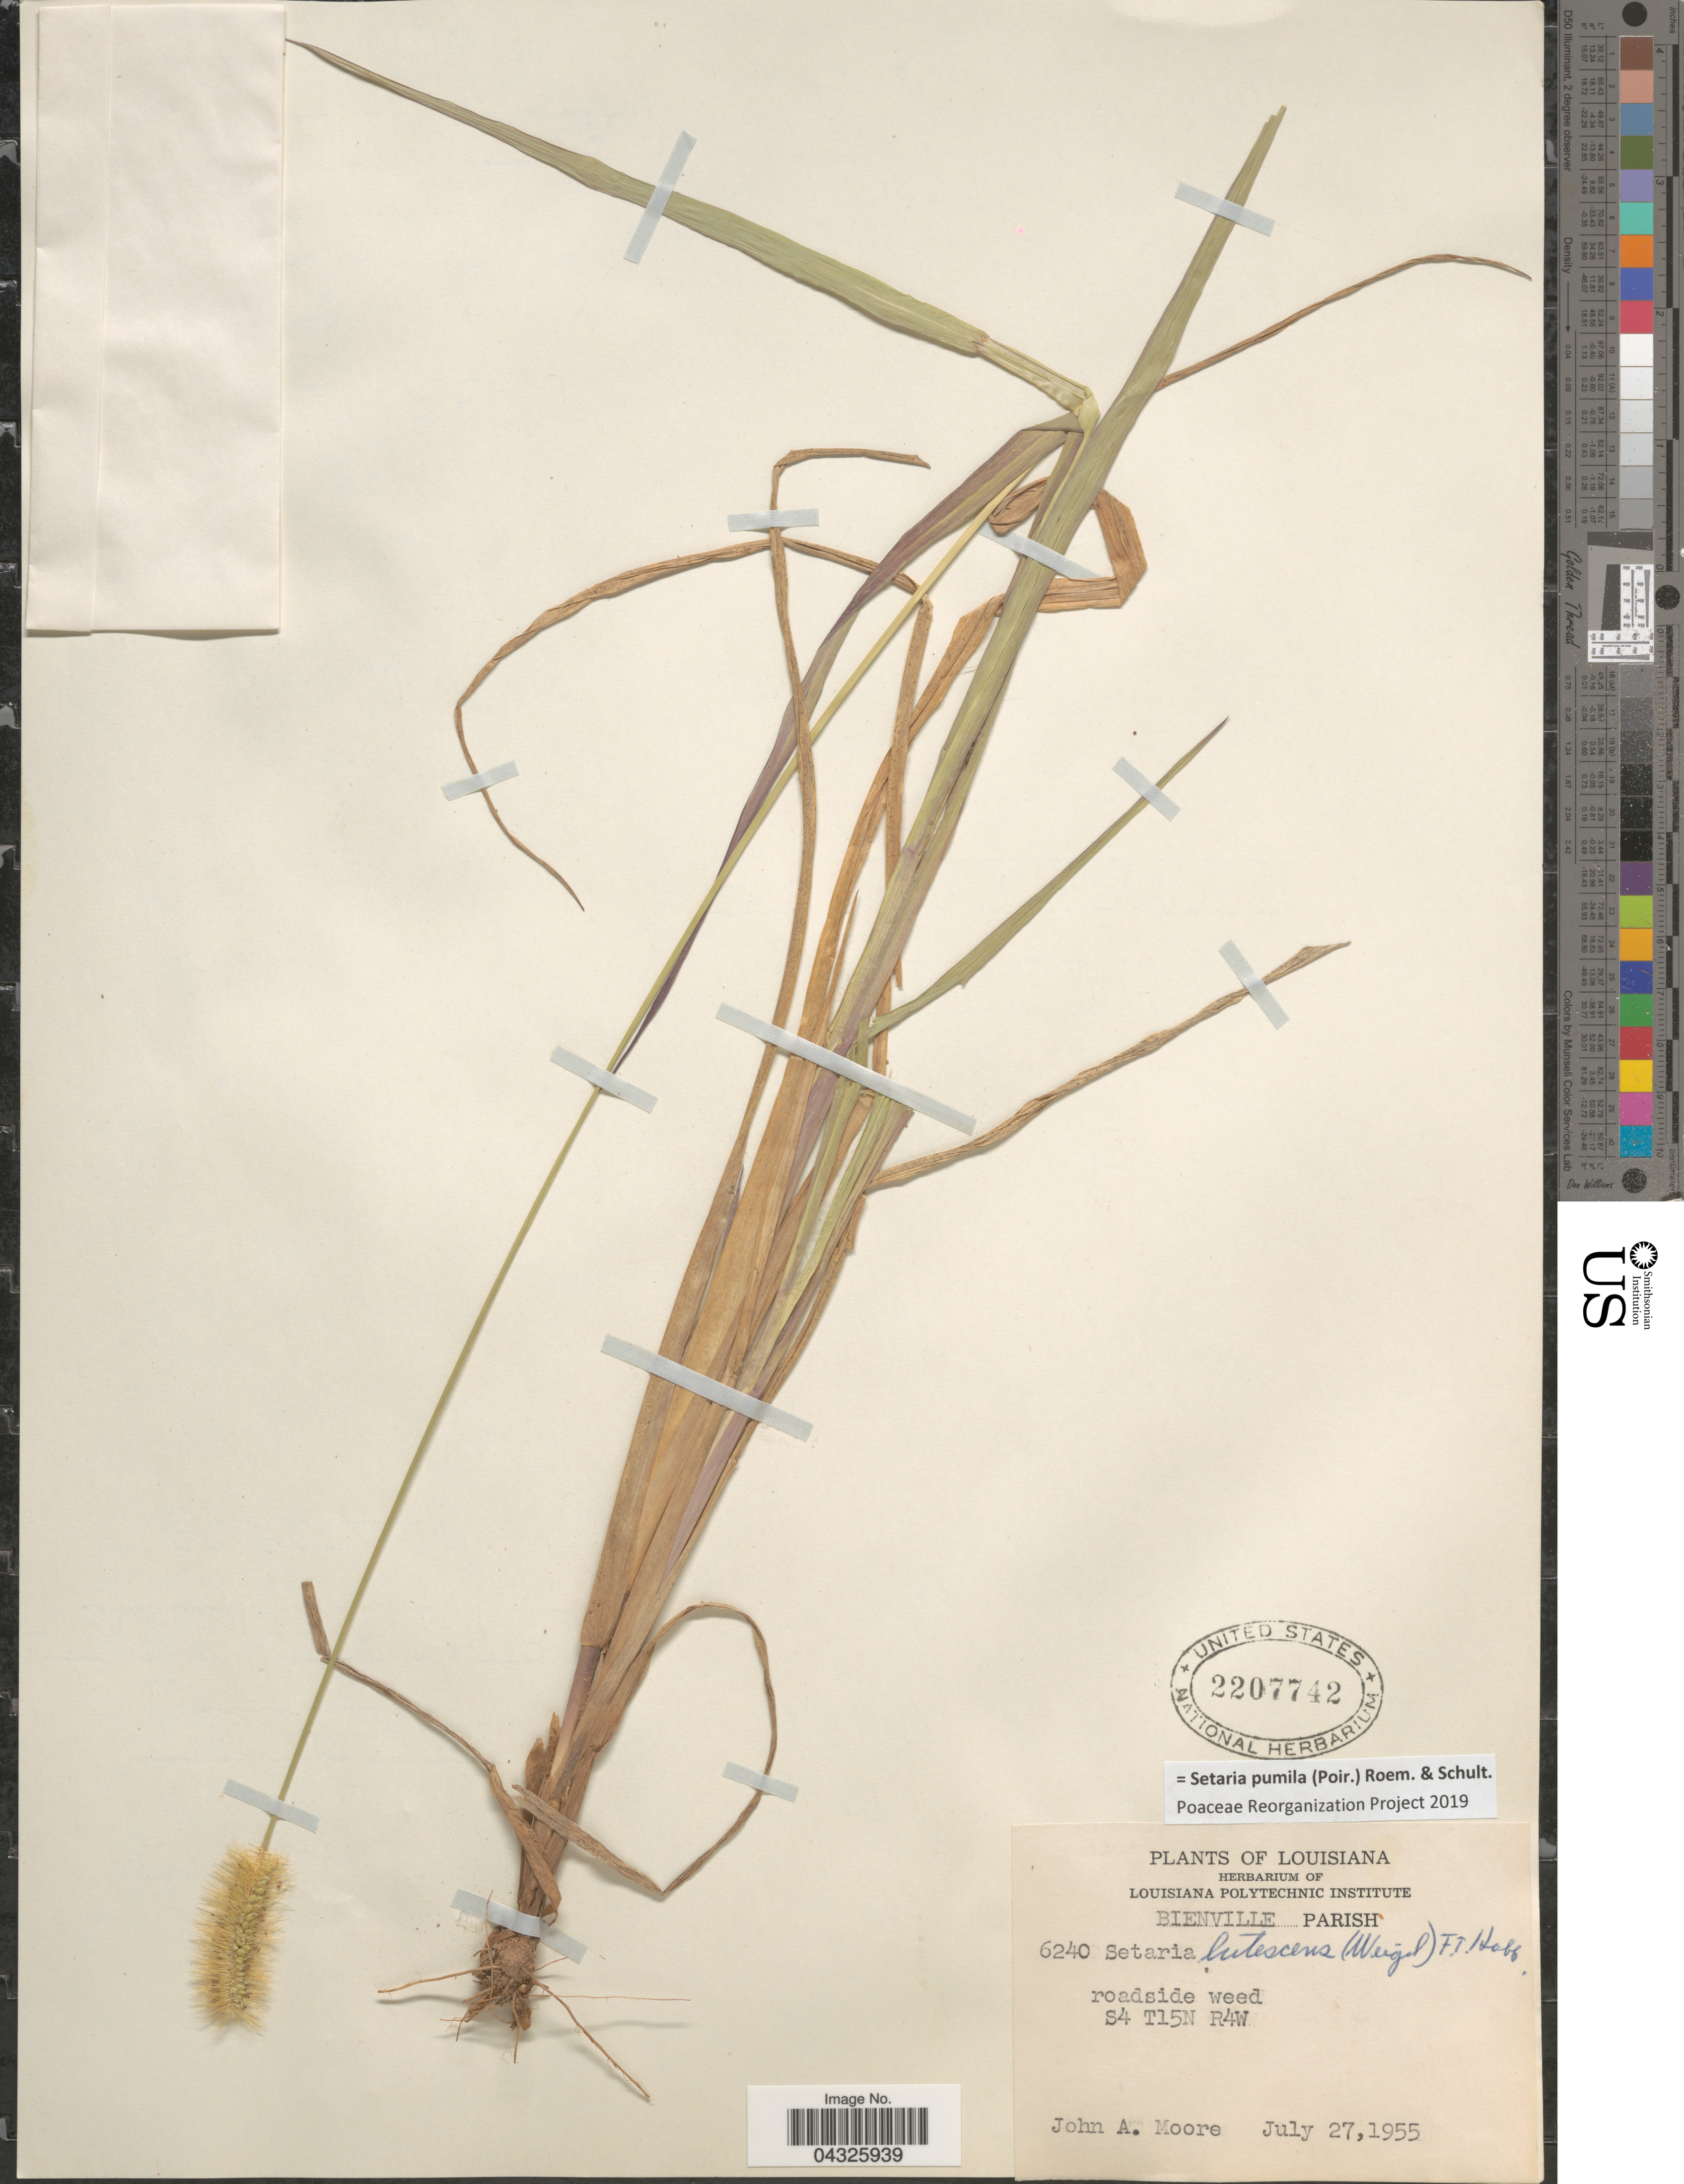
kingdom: Plantae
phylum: Tracheophyta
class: Liliopsida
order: Poales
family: Poaceae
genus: Setaria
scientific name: Setaria pumila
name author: (Poir.) Roem. & Schult.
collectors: J. A. Moore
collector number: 6240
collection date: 1955-07-27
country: United States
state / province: Louisiana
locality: Bienville Parish. Roadside weed. S4 T15N R4W.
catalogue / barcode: US 2207742